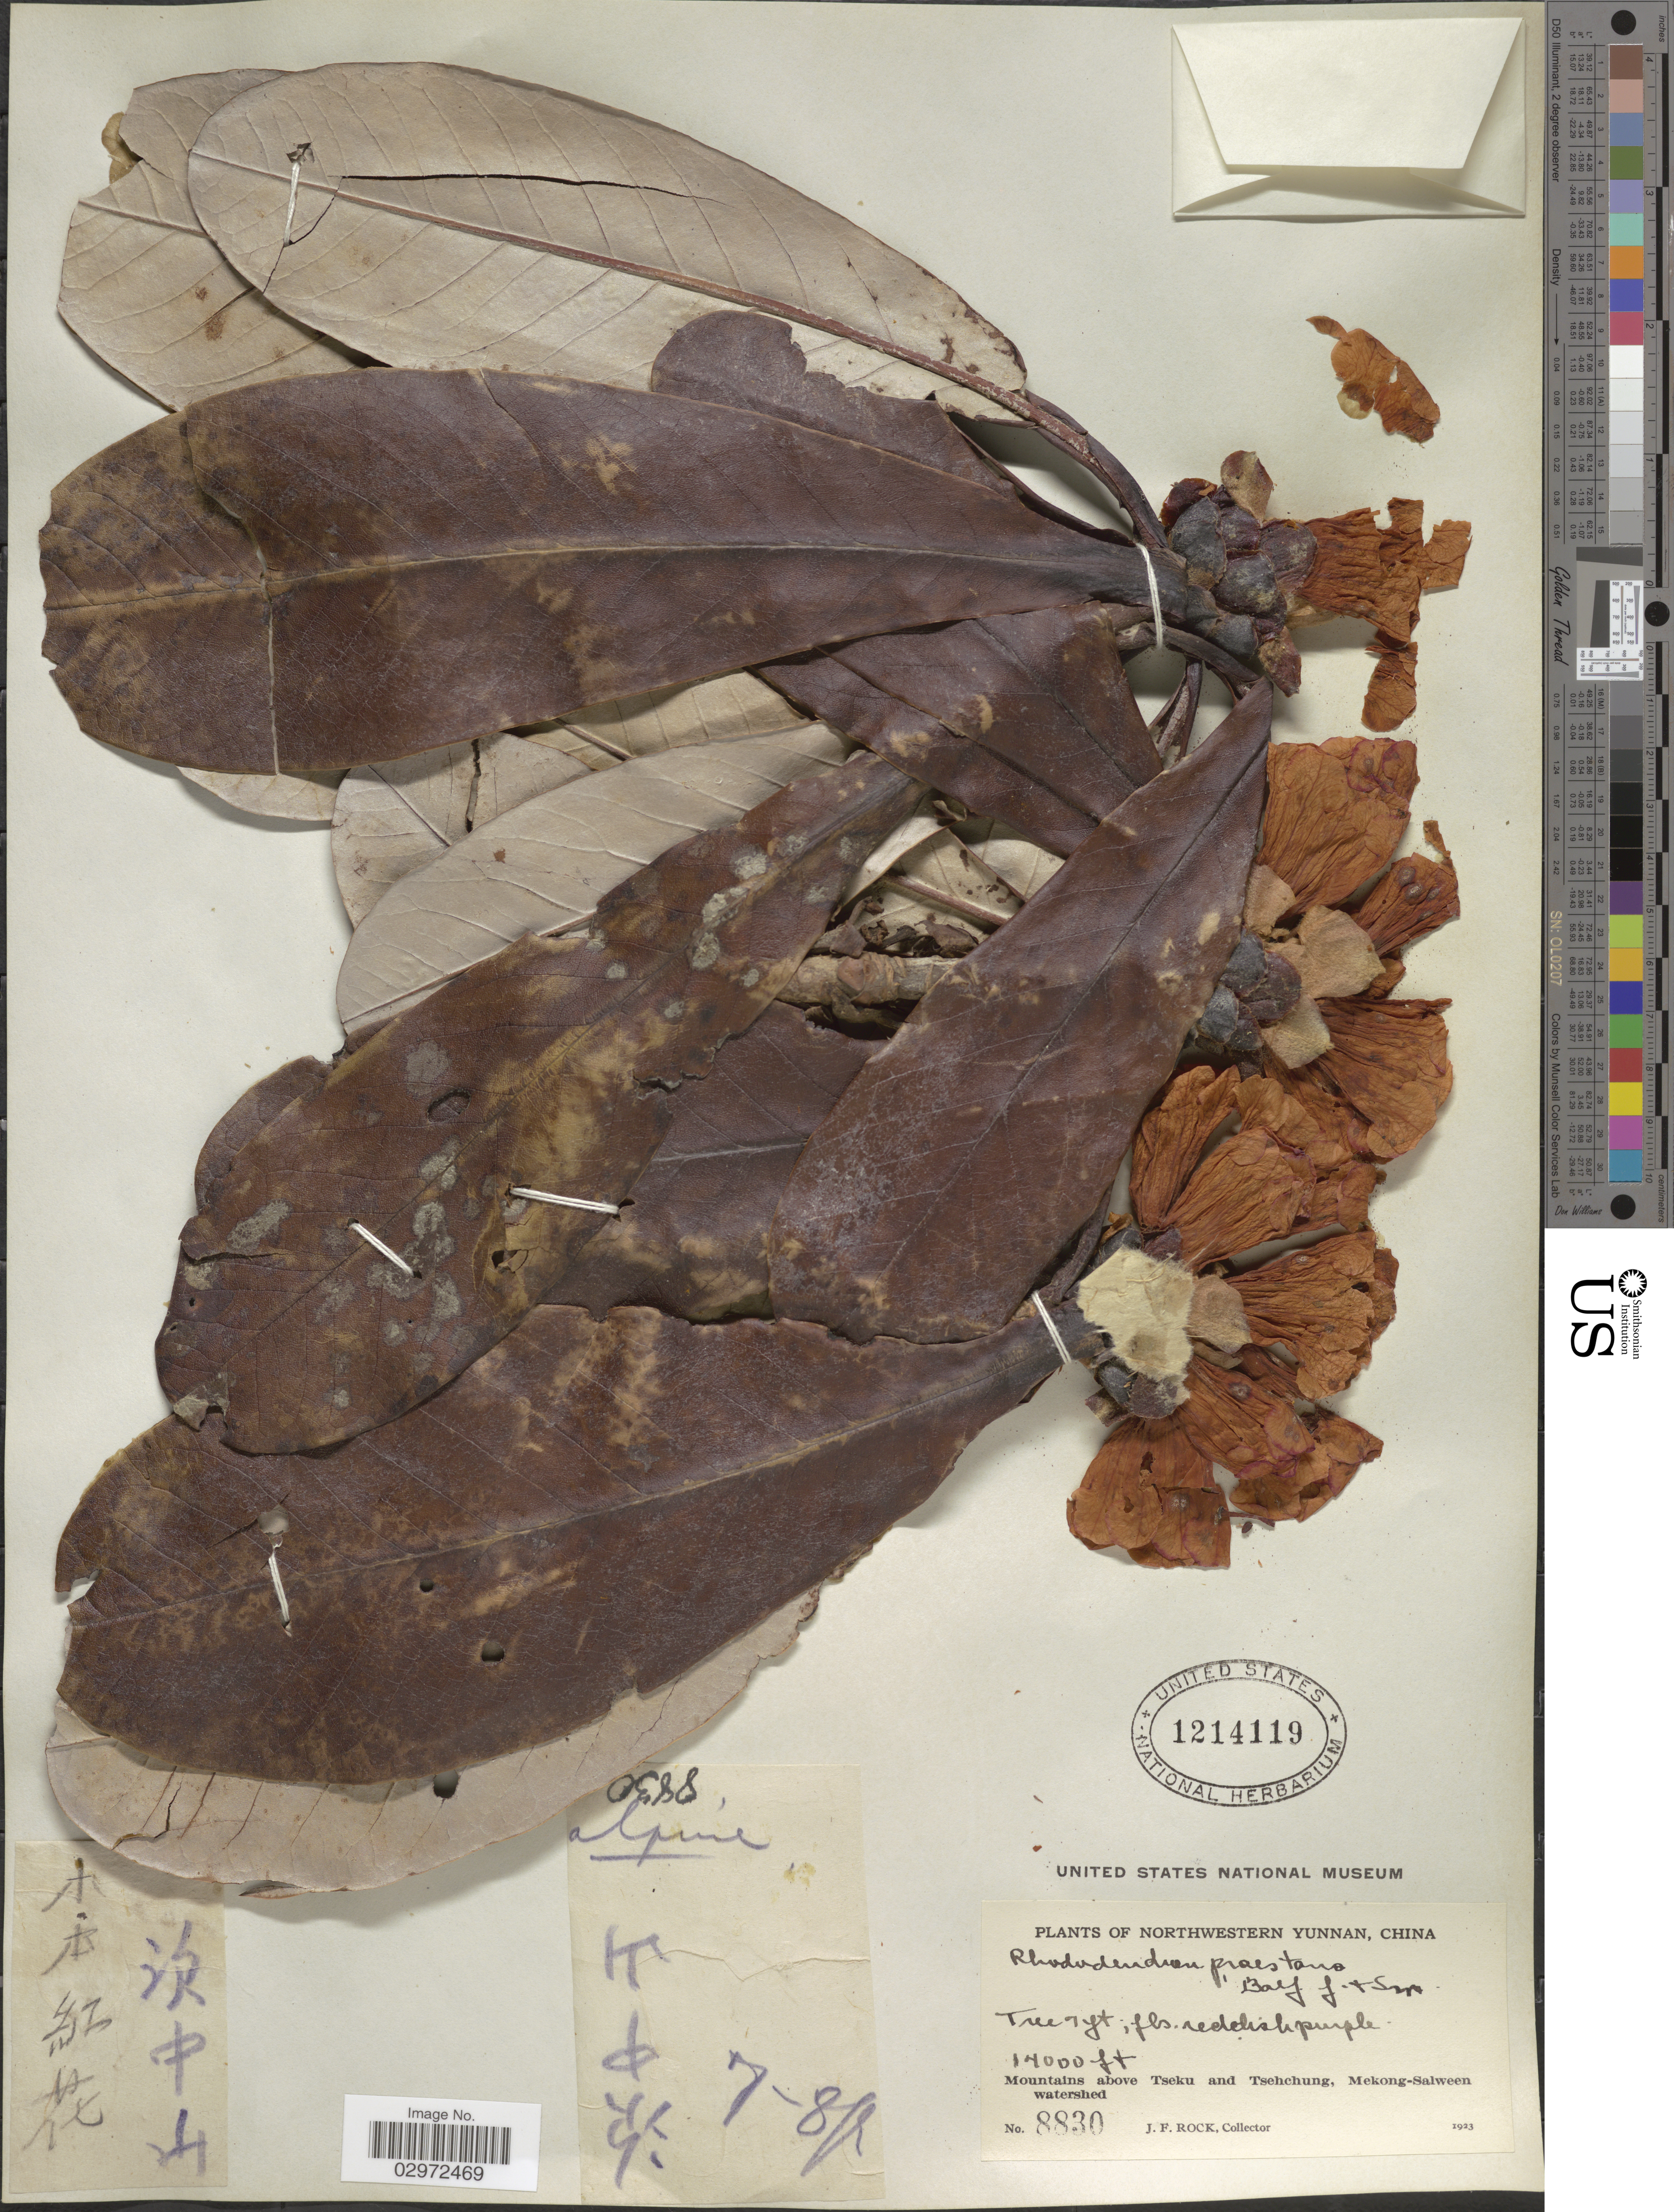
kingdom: Plantae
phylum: Tracheophyta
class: Magnoliopsida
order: Ericales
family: Ericaceae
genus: Rhododendron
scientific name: Rhododendron praestans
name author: Balf. f. & W.W. Sm.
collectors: J. Rock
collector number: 8830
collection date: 1923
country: China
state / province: Yunnan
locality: Northwestern Yunnan, Mountains above Tseku and Tsehchung, Mekong-Salween watershed.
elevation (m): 4267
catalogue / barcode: US 1214119